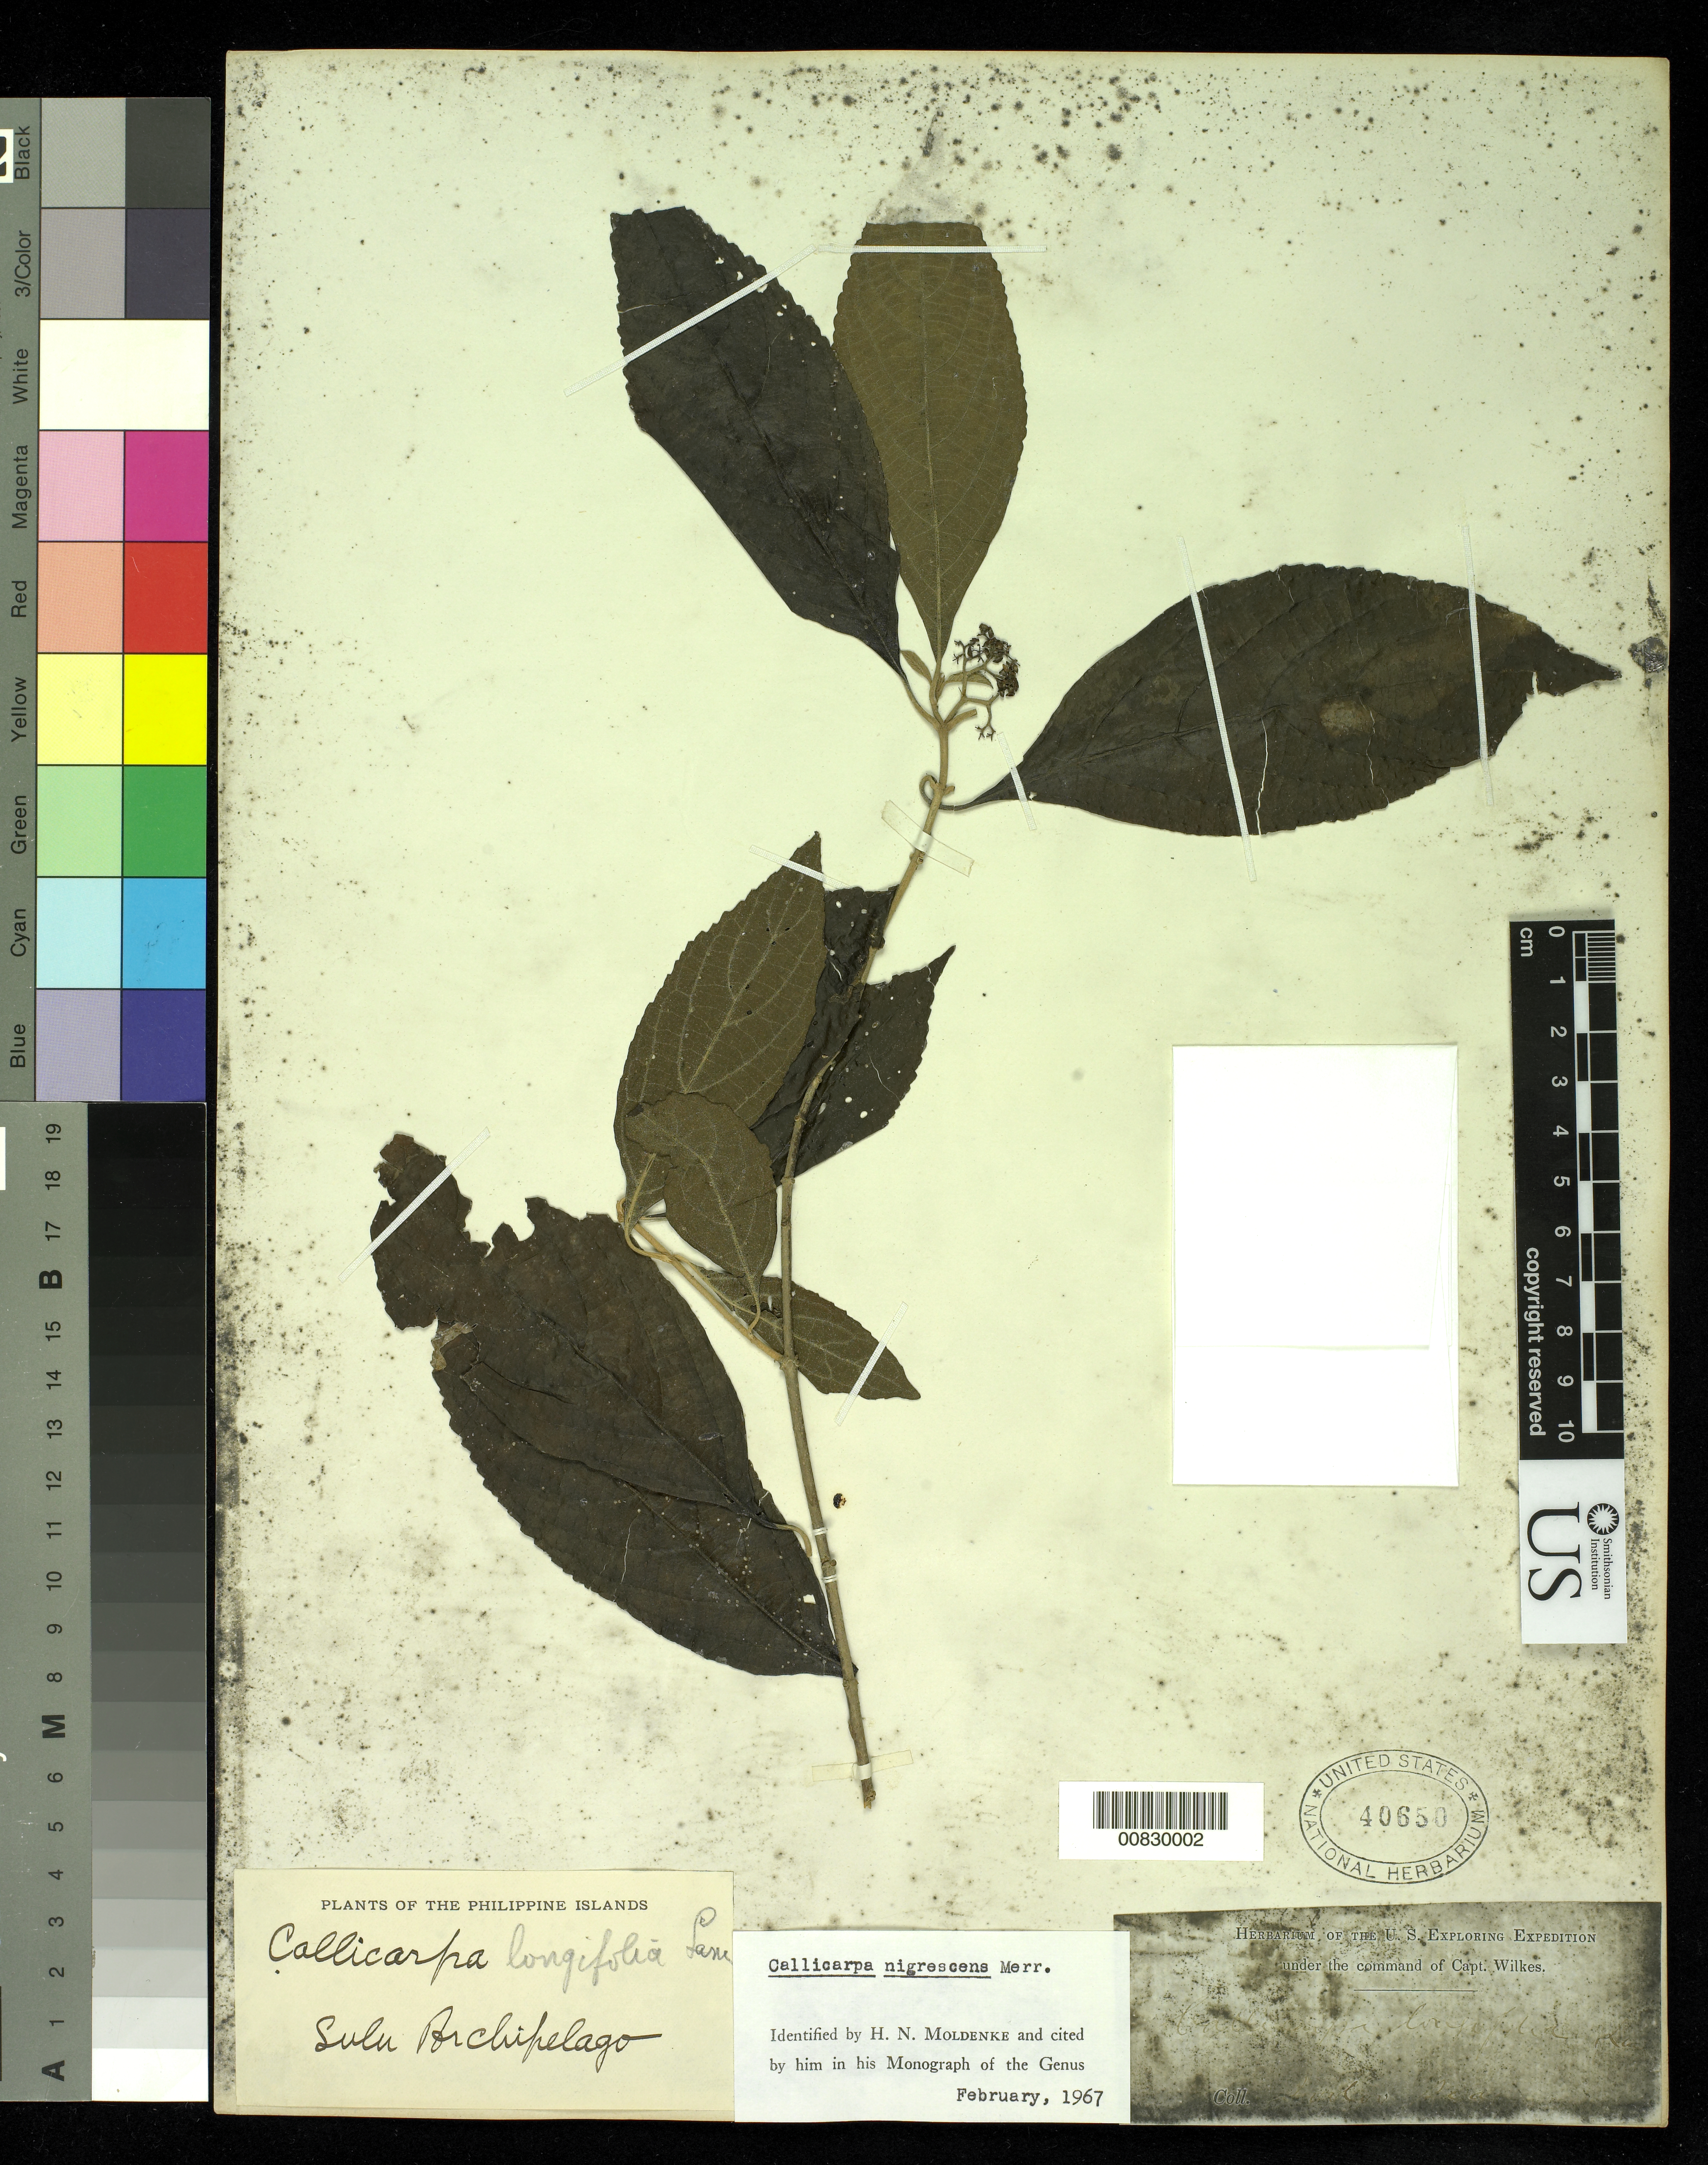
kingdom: Plantae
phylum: Tracheophyta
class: Magnoliopsida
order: Lamiales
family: Lamiaceae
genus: Callicarpa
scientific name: Callicarpa nigrescens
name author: Merr.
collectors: Wilkes Explor. Exped.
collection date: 1838/1842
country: Philippines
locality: Sulu Archipelago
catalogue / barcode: US 40650